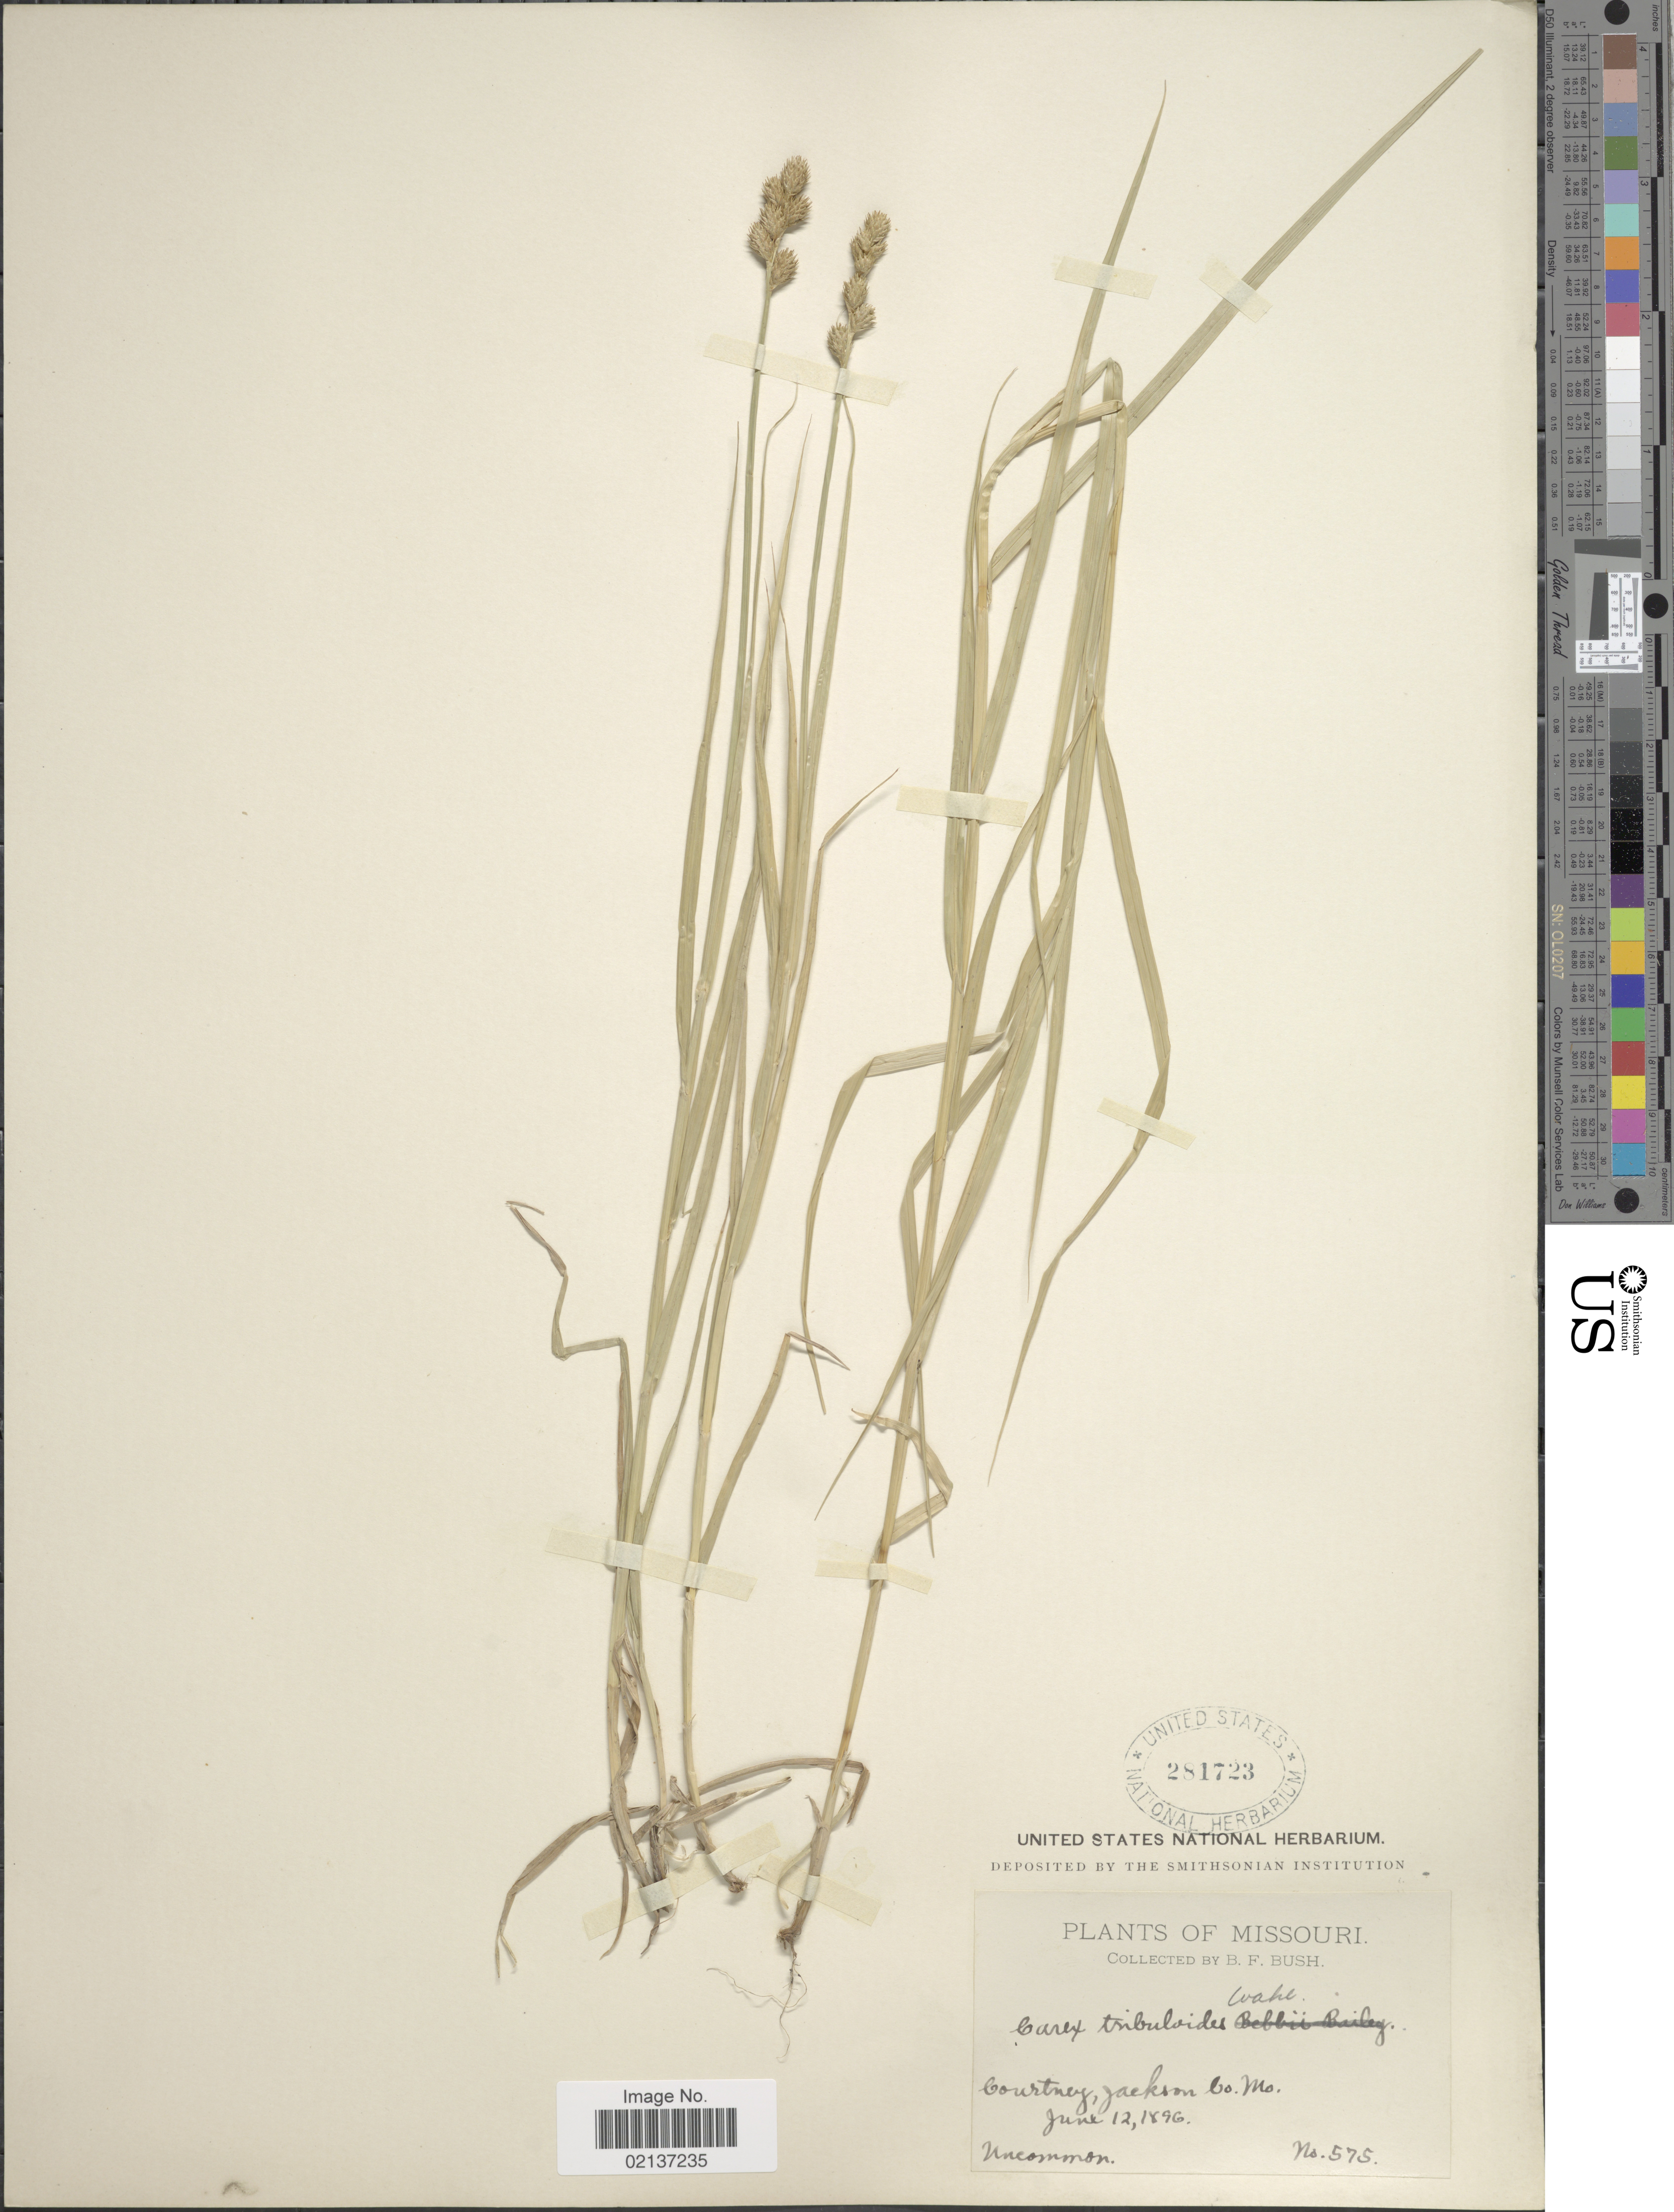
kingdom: Plantae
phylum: Tracheophyta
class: Liliopsida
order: Poales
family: Cyperaceae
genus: Carex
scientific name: Carex tribuloides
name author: Wahlenb.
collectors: B. F. Bush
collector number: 575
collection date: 1896-06-12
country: United States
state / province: Missouri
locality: Courtney, Jackson Co.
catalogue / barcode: US 281723